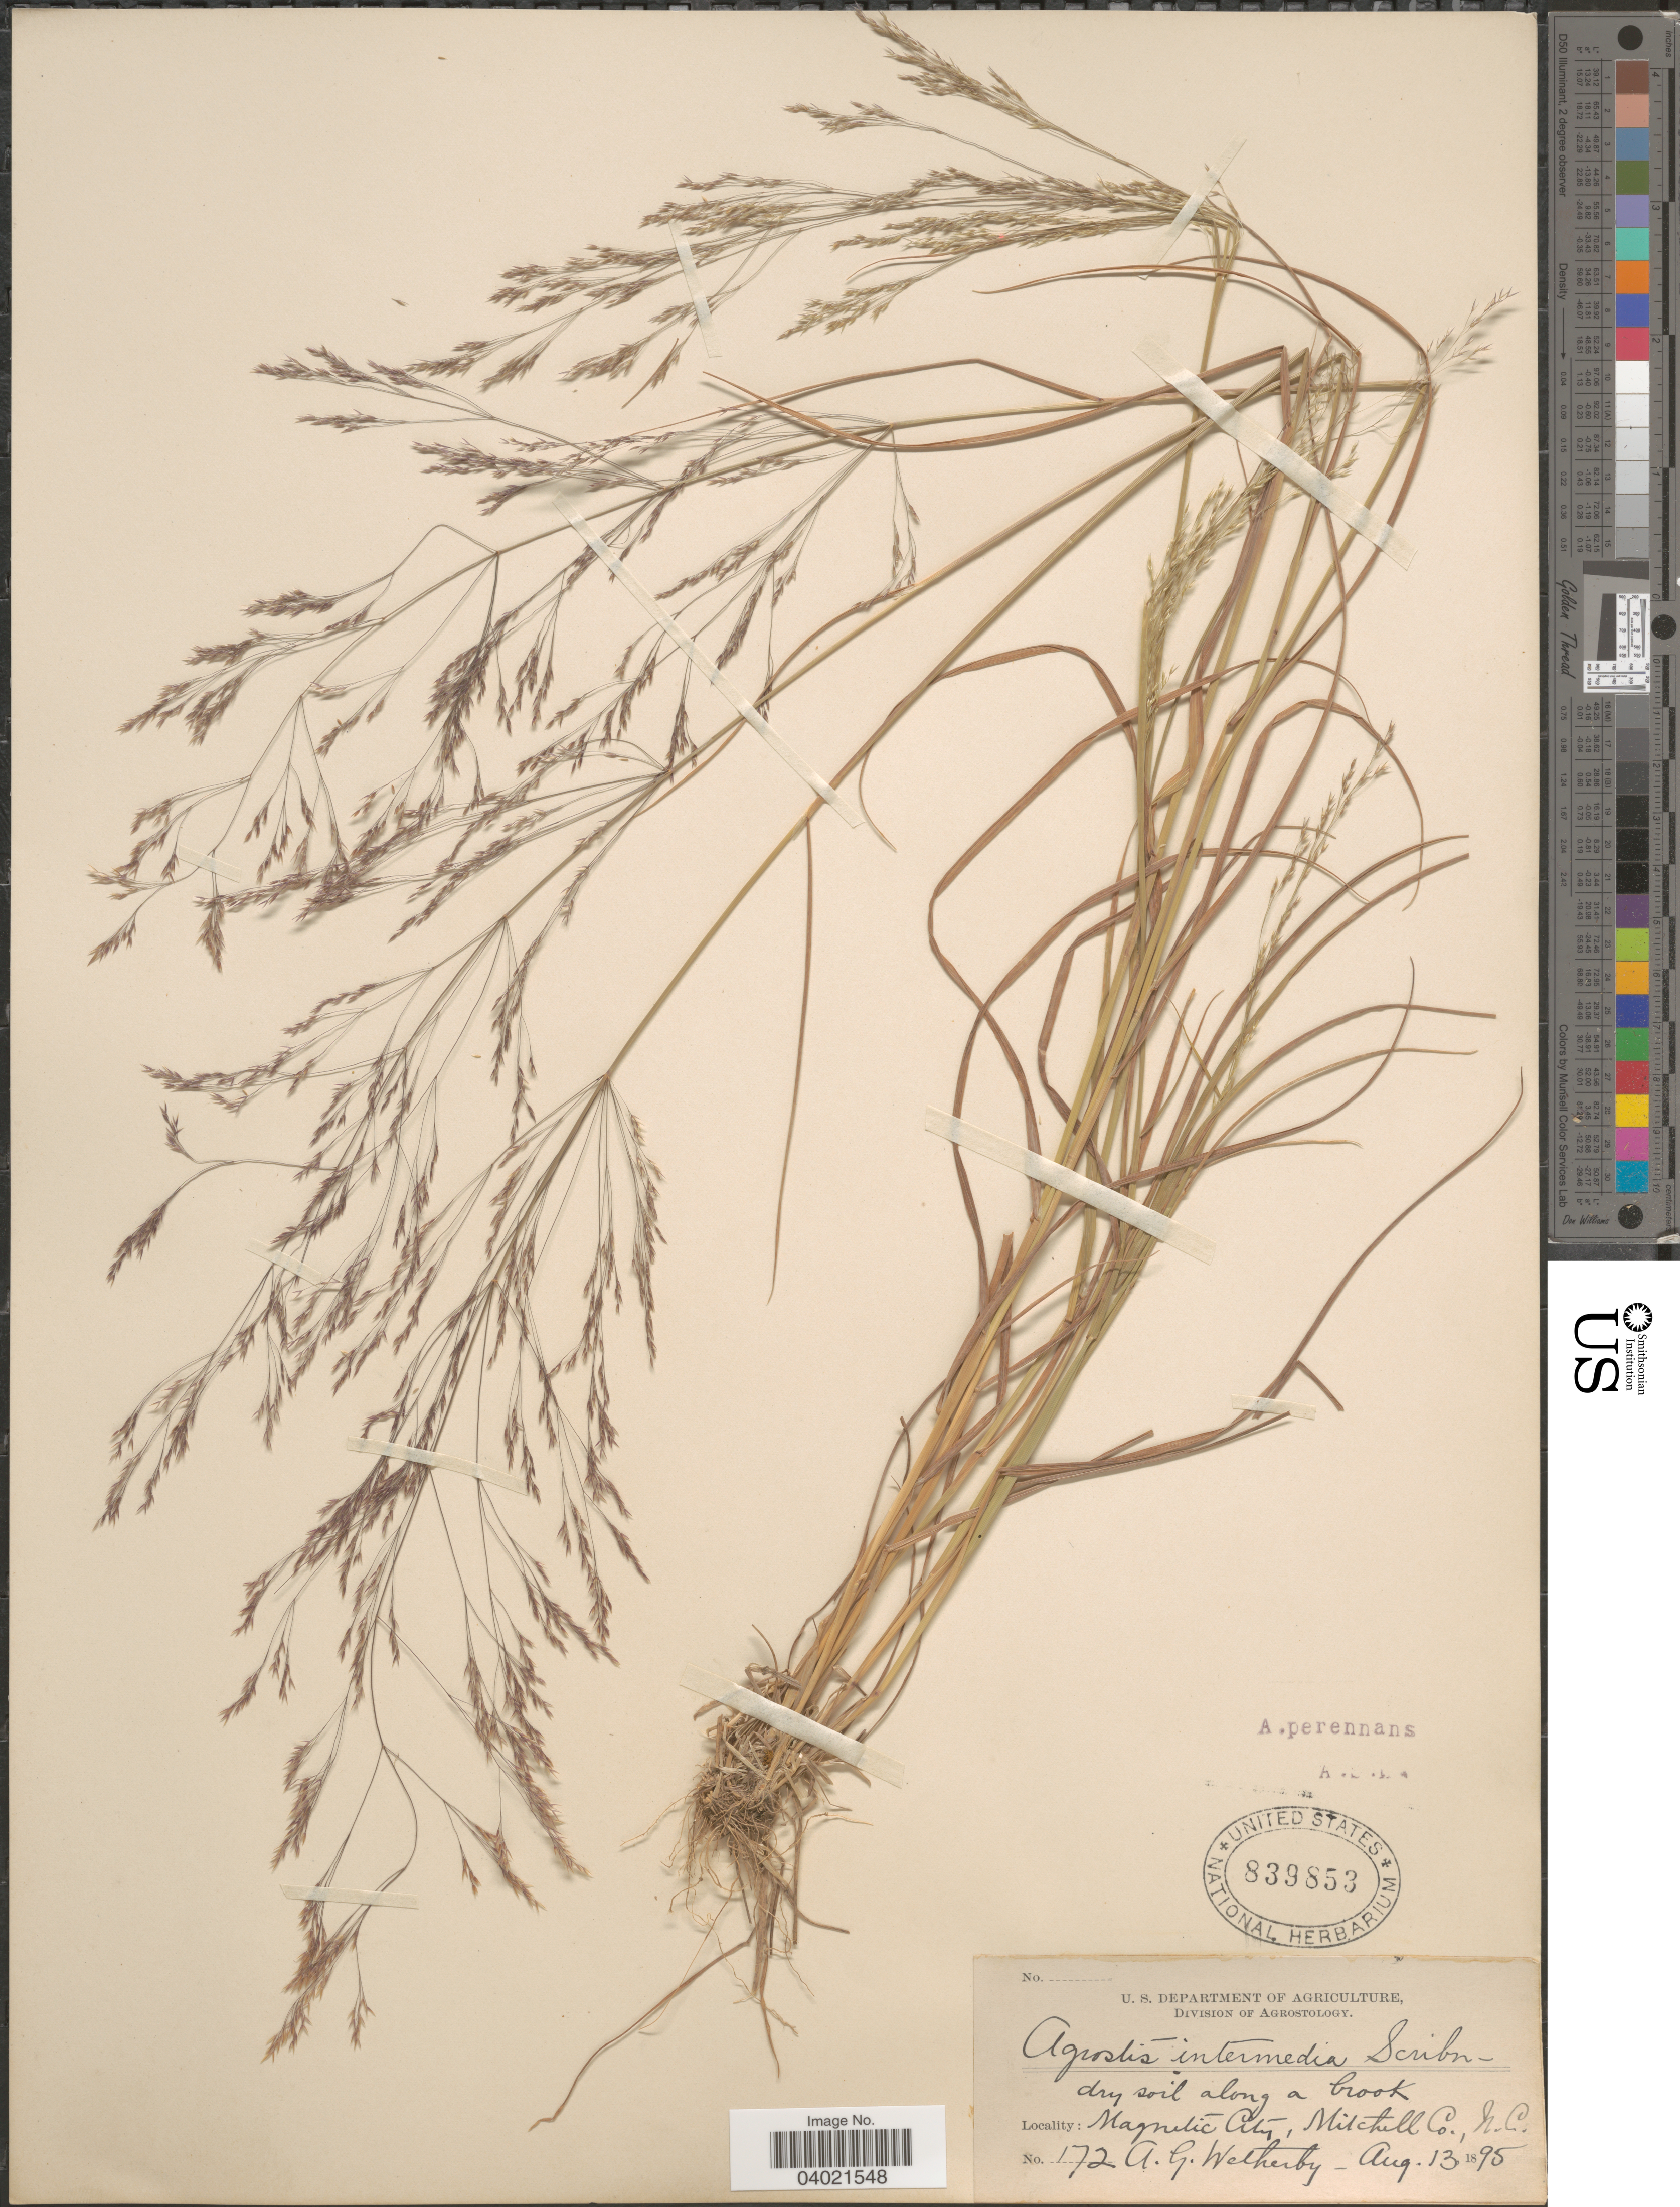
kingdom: Plantae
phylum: Tracheophyta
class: Liliopsida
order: Poales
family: Poaceae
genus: Agrostis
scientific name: Agrostis perennans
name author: (Walter) Tuck.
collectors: A. Wetherby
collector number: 172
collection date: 1895-08-13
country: United States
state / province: North Carolina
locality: Dry soil along a brook. Magnetic City, Mitchell Co.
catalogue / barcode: US 839853